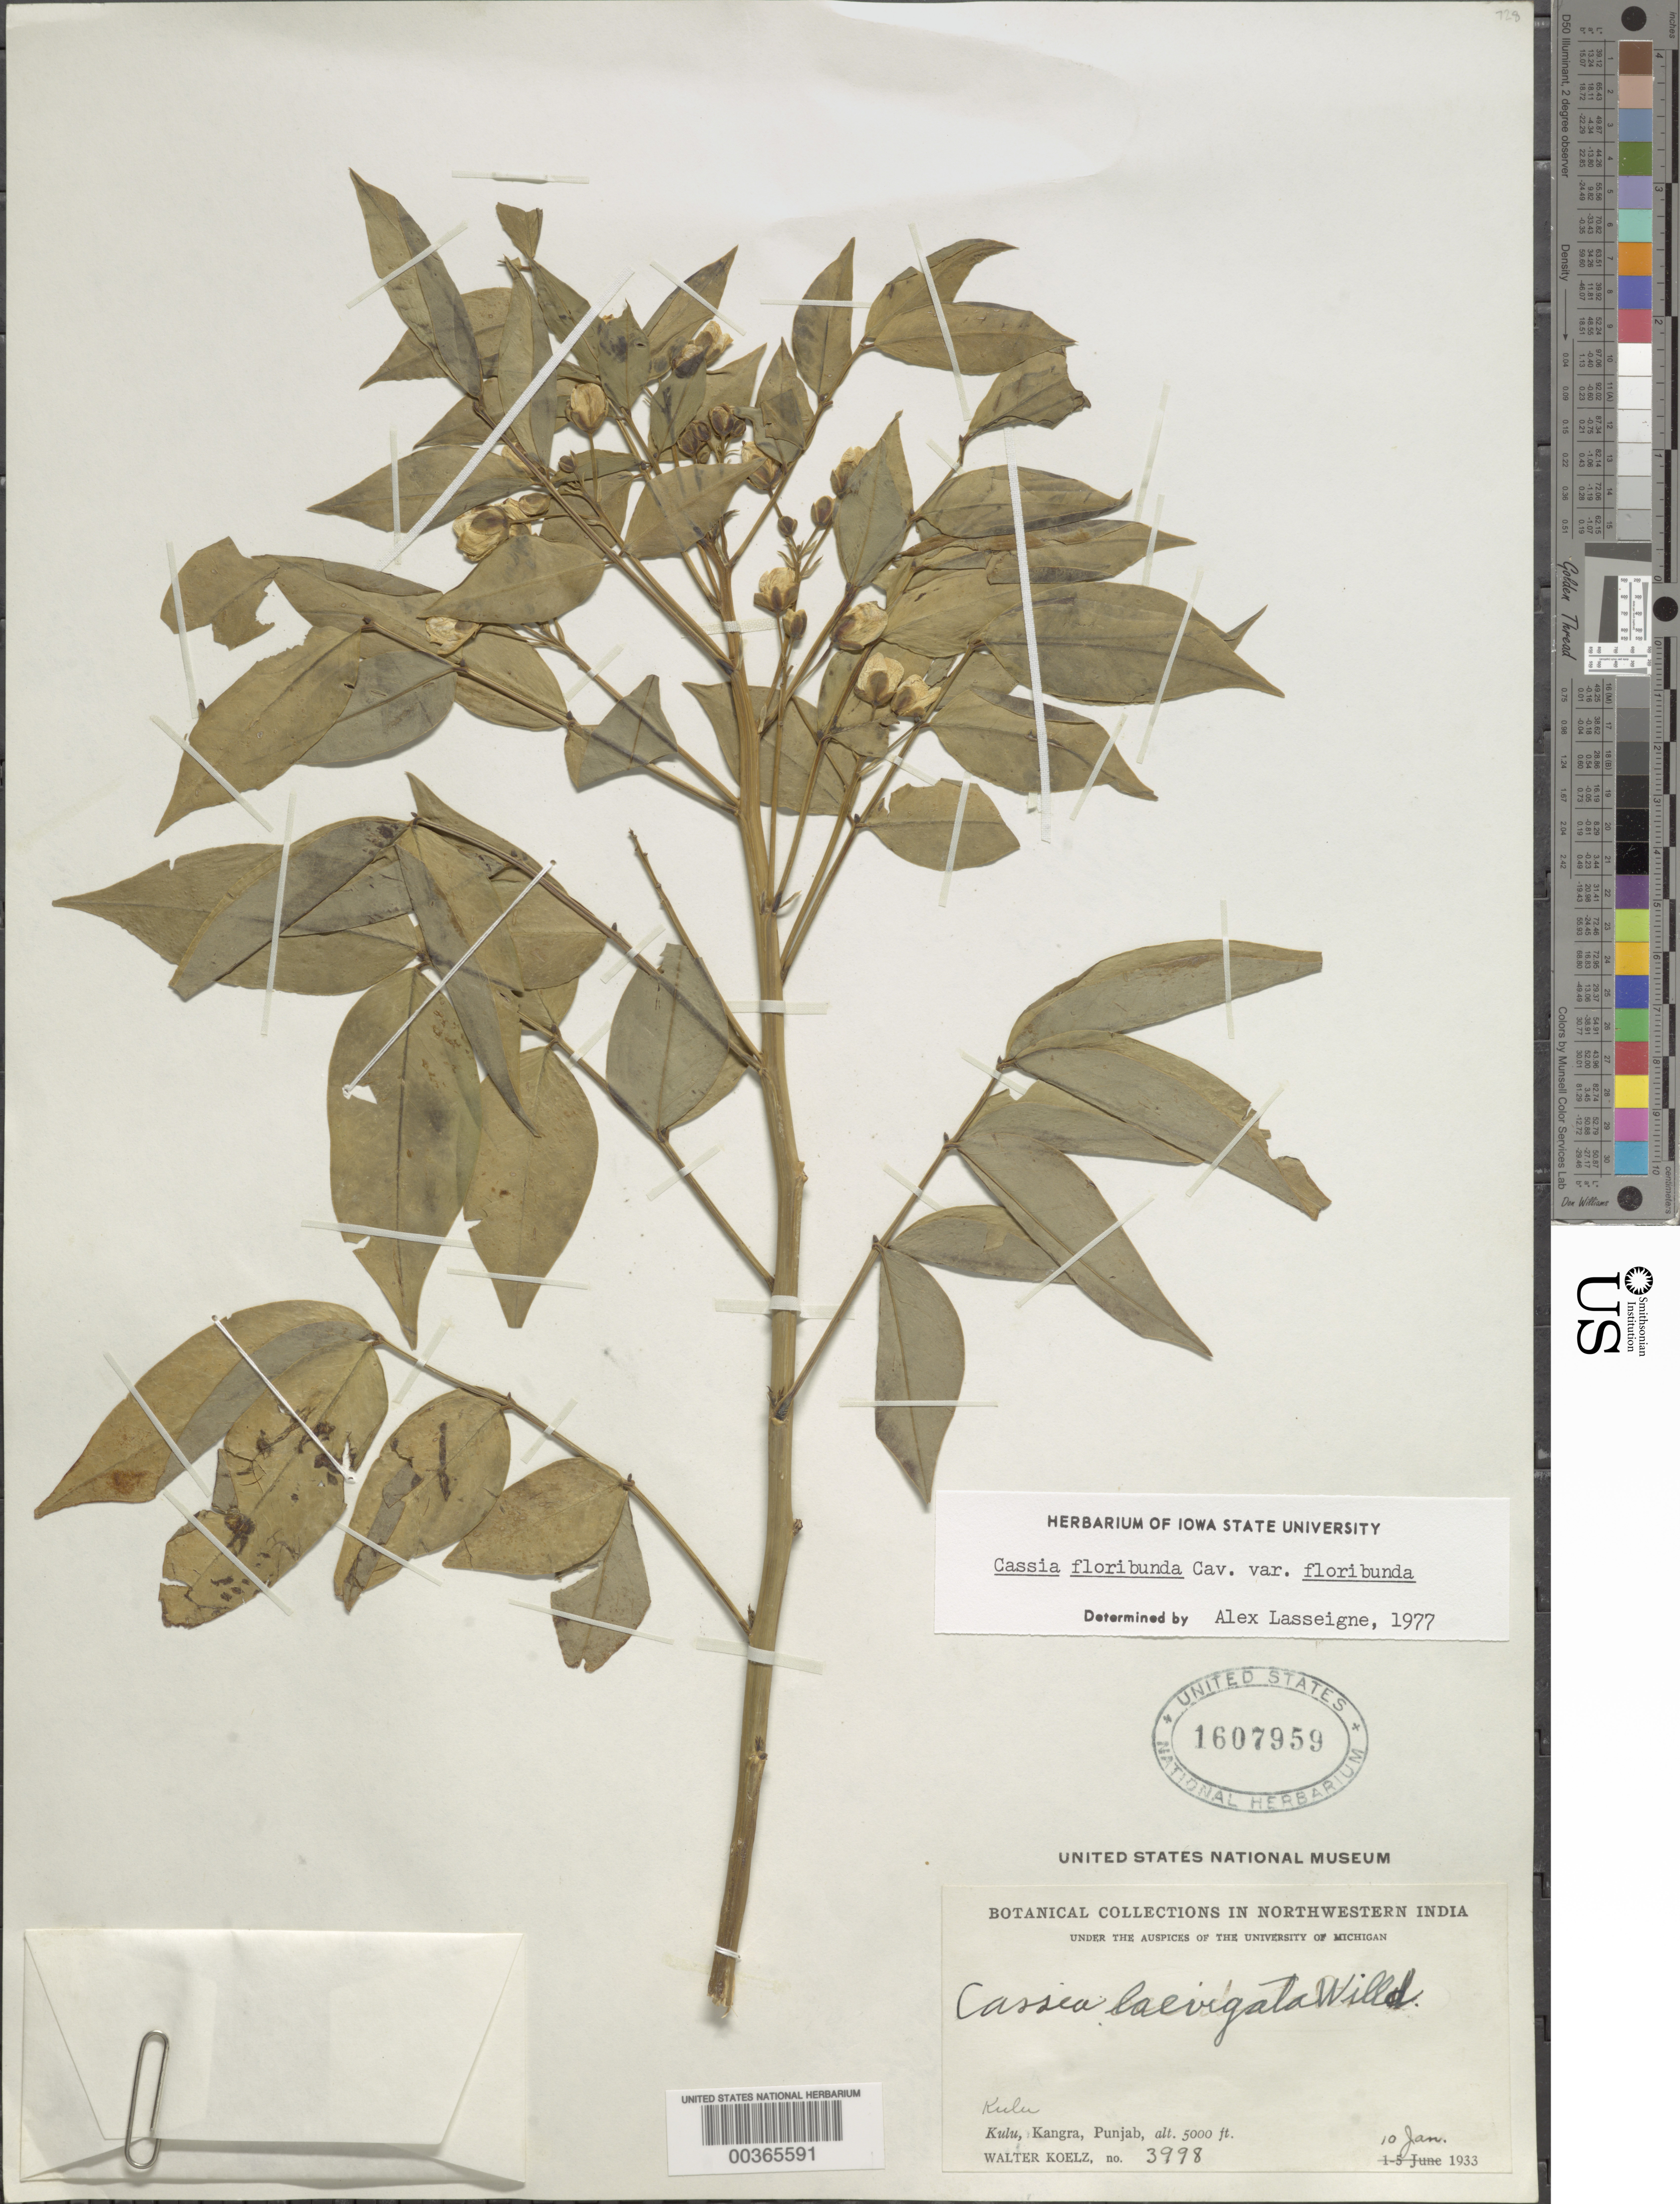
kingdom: Plantae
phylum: Tracheophyta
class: Magnoliopsida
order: Fabales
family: Fabaceae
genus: Senna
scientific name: Senna septemtrionalis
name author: (Viv.) H.S. Irwin & Barneby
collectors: W. N. Koelz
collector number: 3998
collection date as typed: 10 Jan 1933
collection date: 1933-01-10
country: India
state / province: Himachal Pradesh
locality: Kulu. Kulu, Kangra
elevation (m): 1524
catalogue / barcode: US 1607959